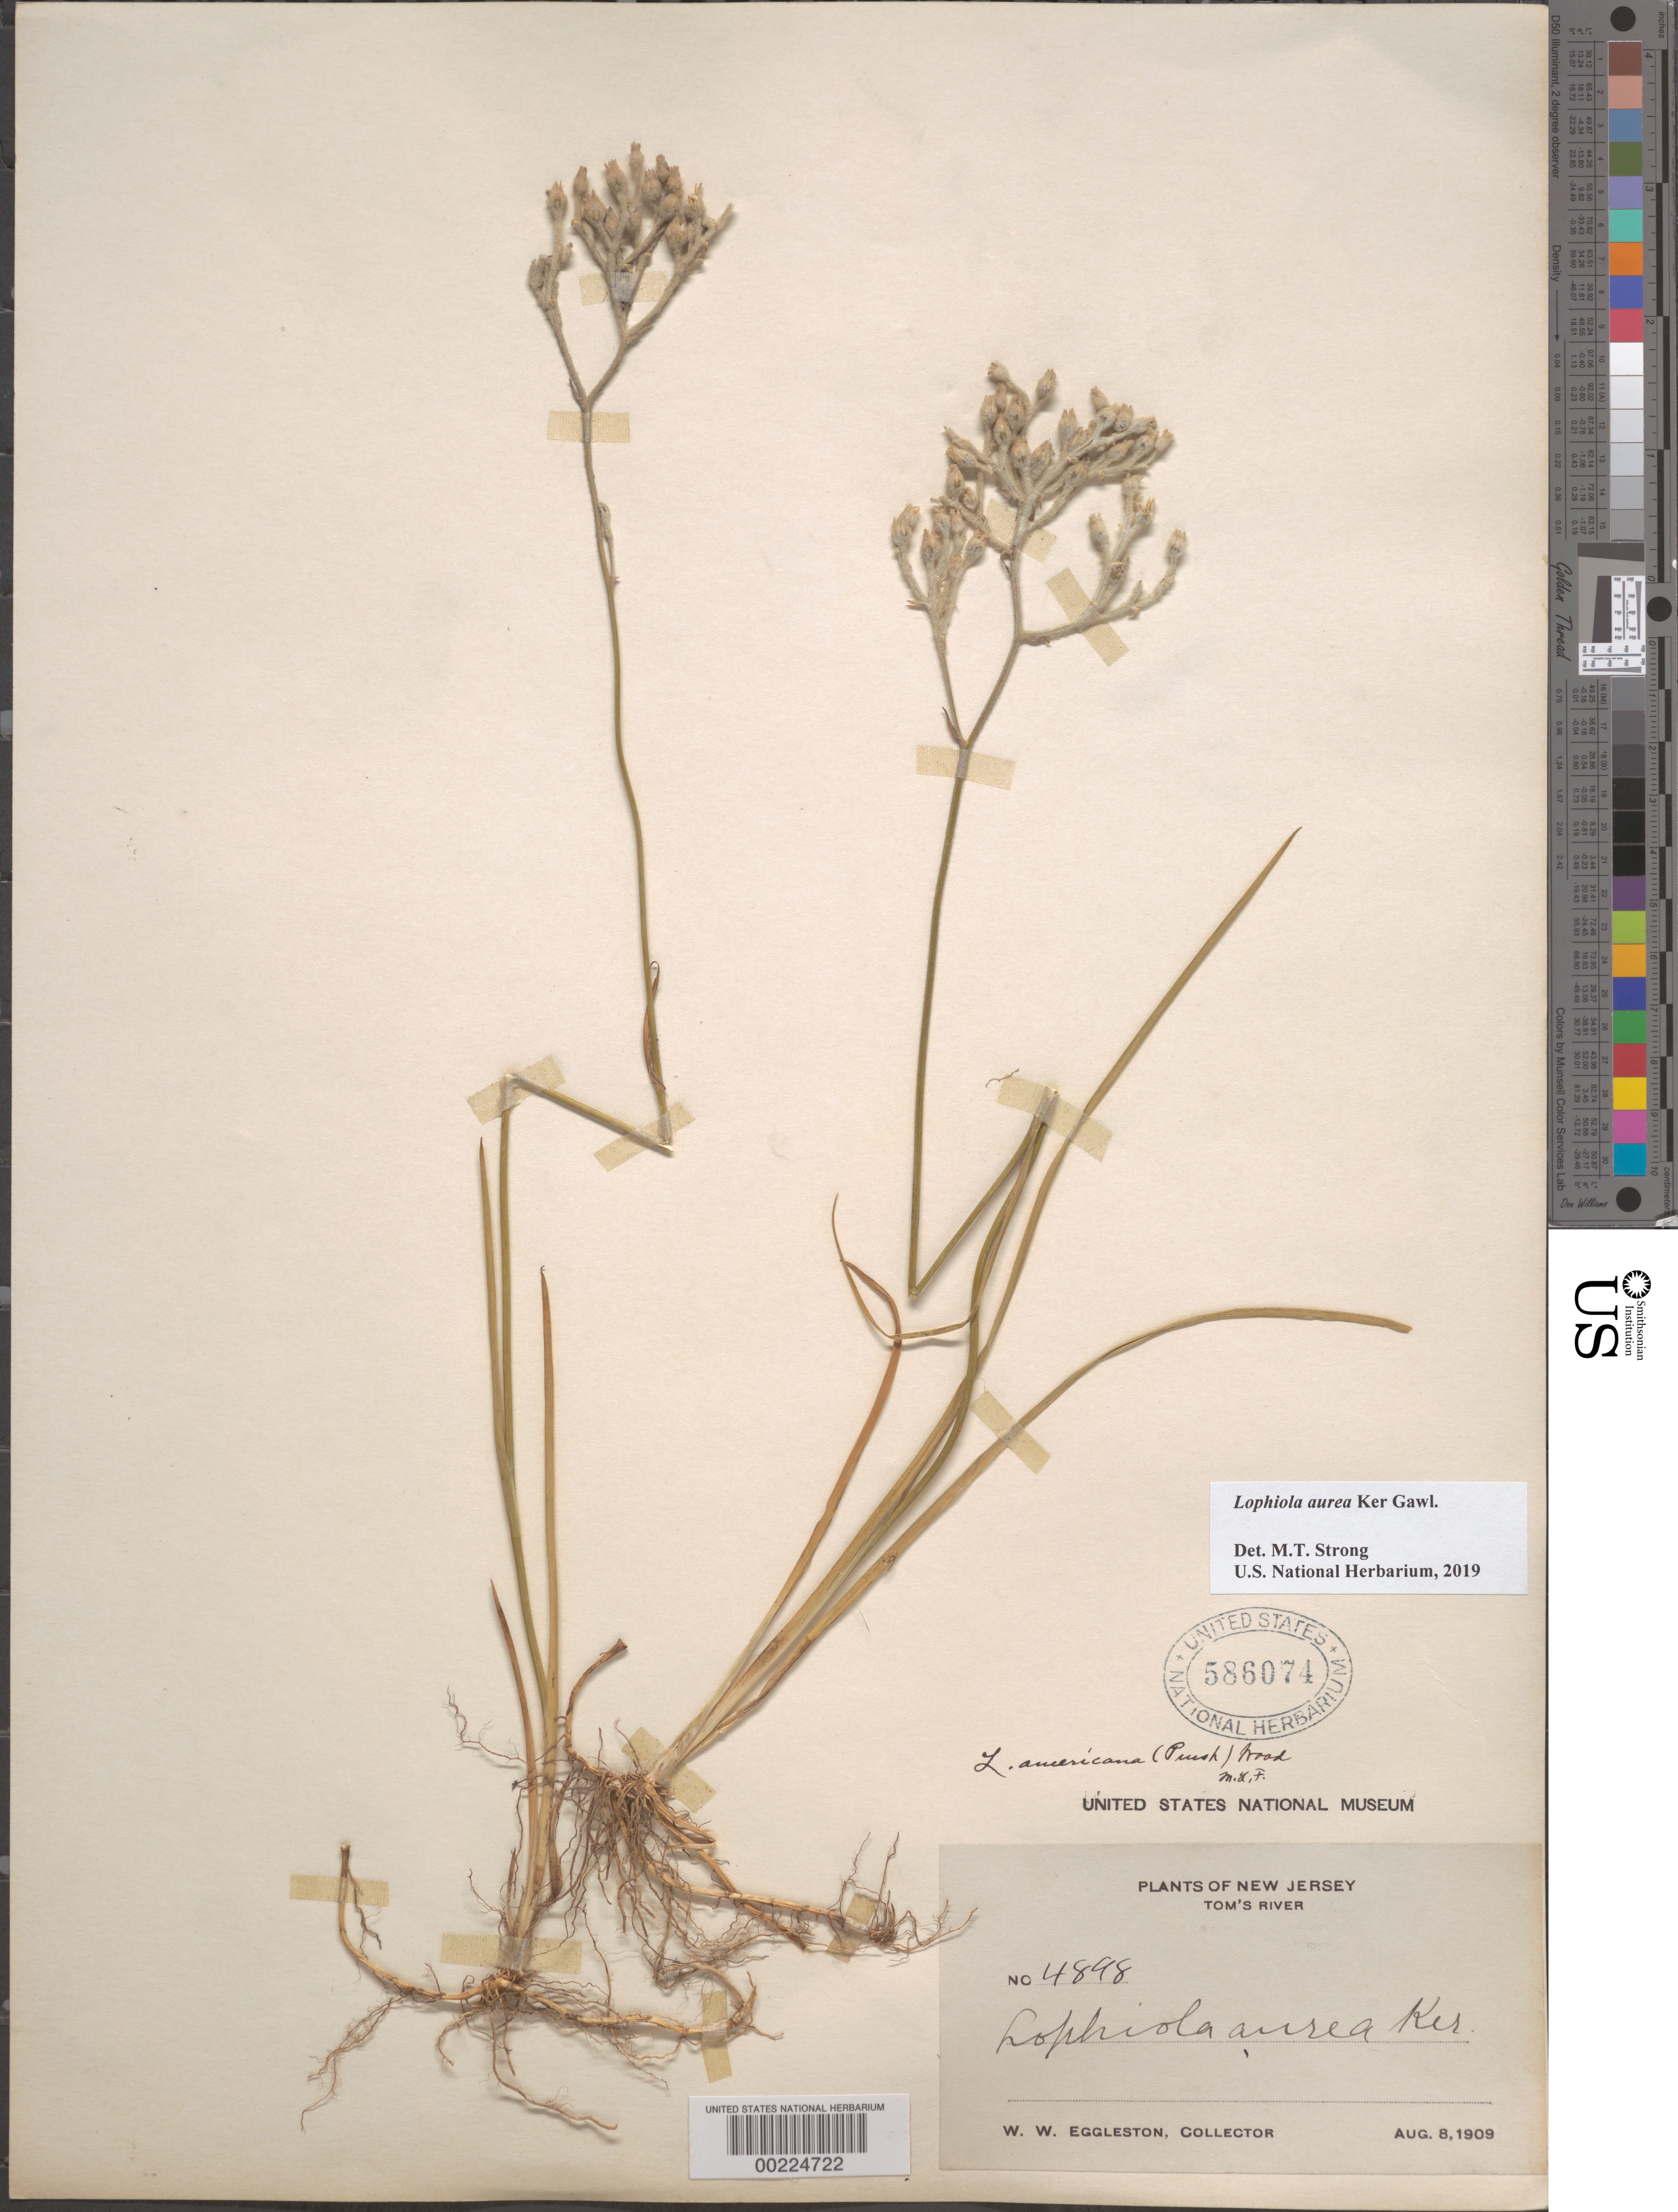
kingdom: Plantae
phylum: Tracheophyta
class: Liliopsida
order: Dioscoreales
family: Nartheciaceae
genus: Lophiola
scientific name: Lophiola aurea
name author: Ker Gawl.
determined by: Strong, Mark T., (BOT), Smithsonian Institution - National Museum of Natural History (UNITED STATES)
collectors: W. W. Eggleston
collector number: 4898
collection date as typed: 08 Aug 1909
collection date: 1909-08-08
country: United States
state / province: New Jersey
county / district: Ocean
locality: Tom's river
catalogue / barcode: US 586074